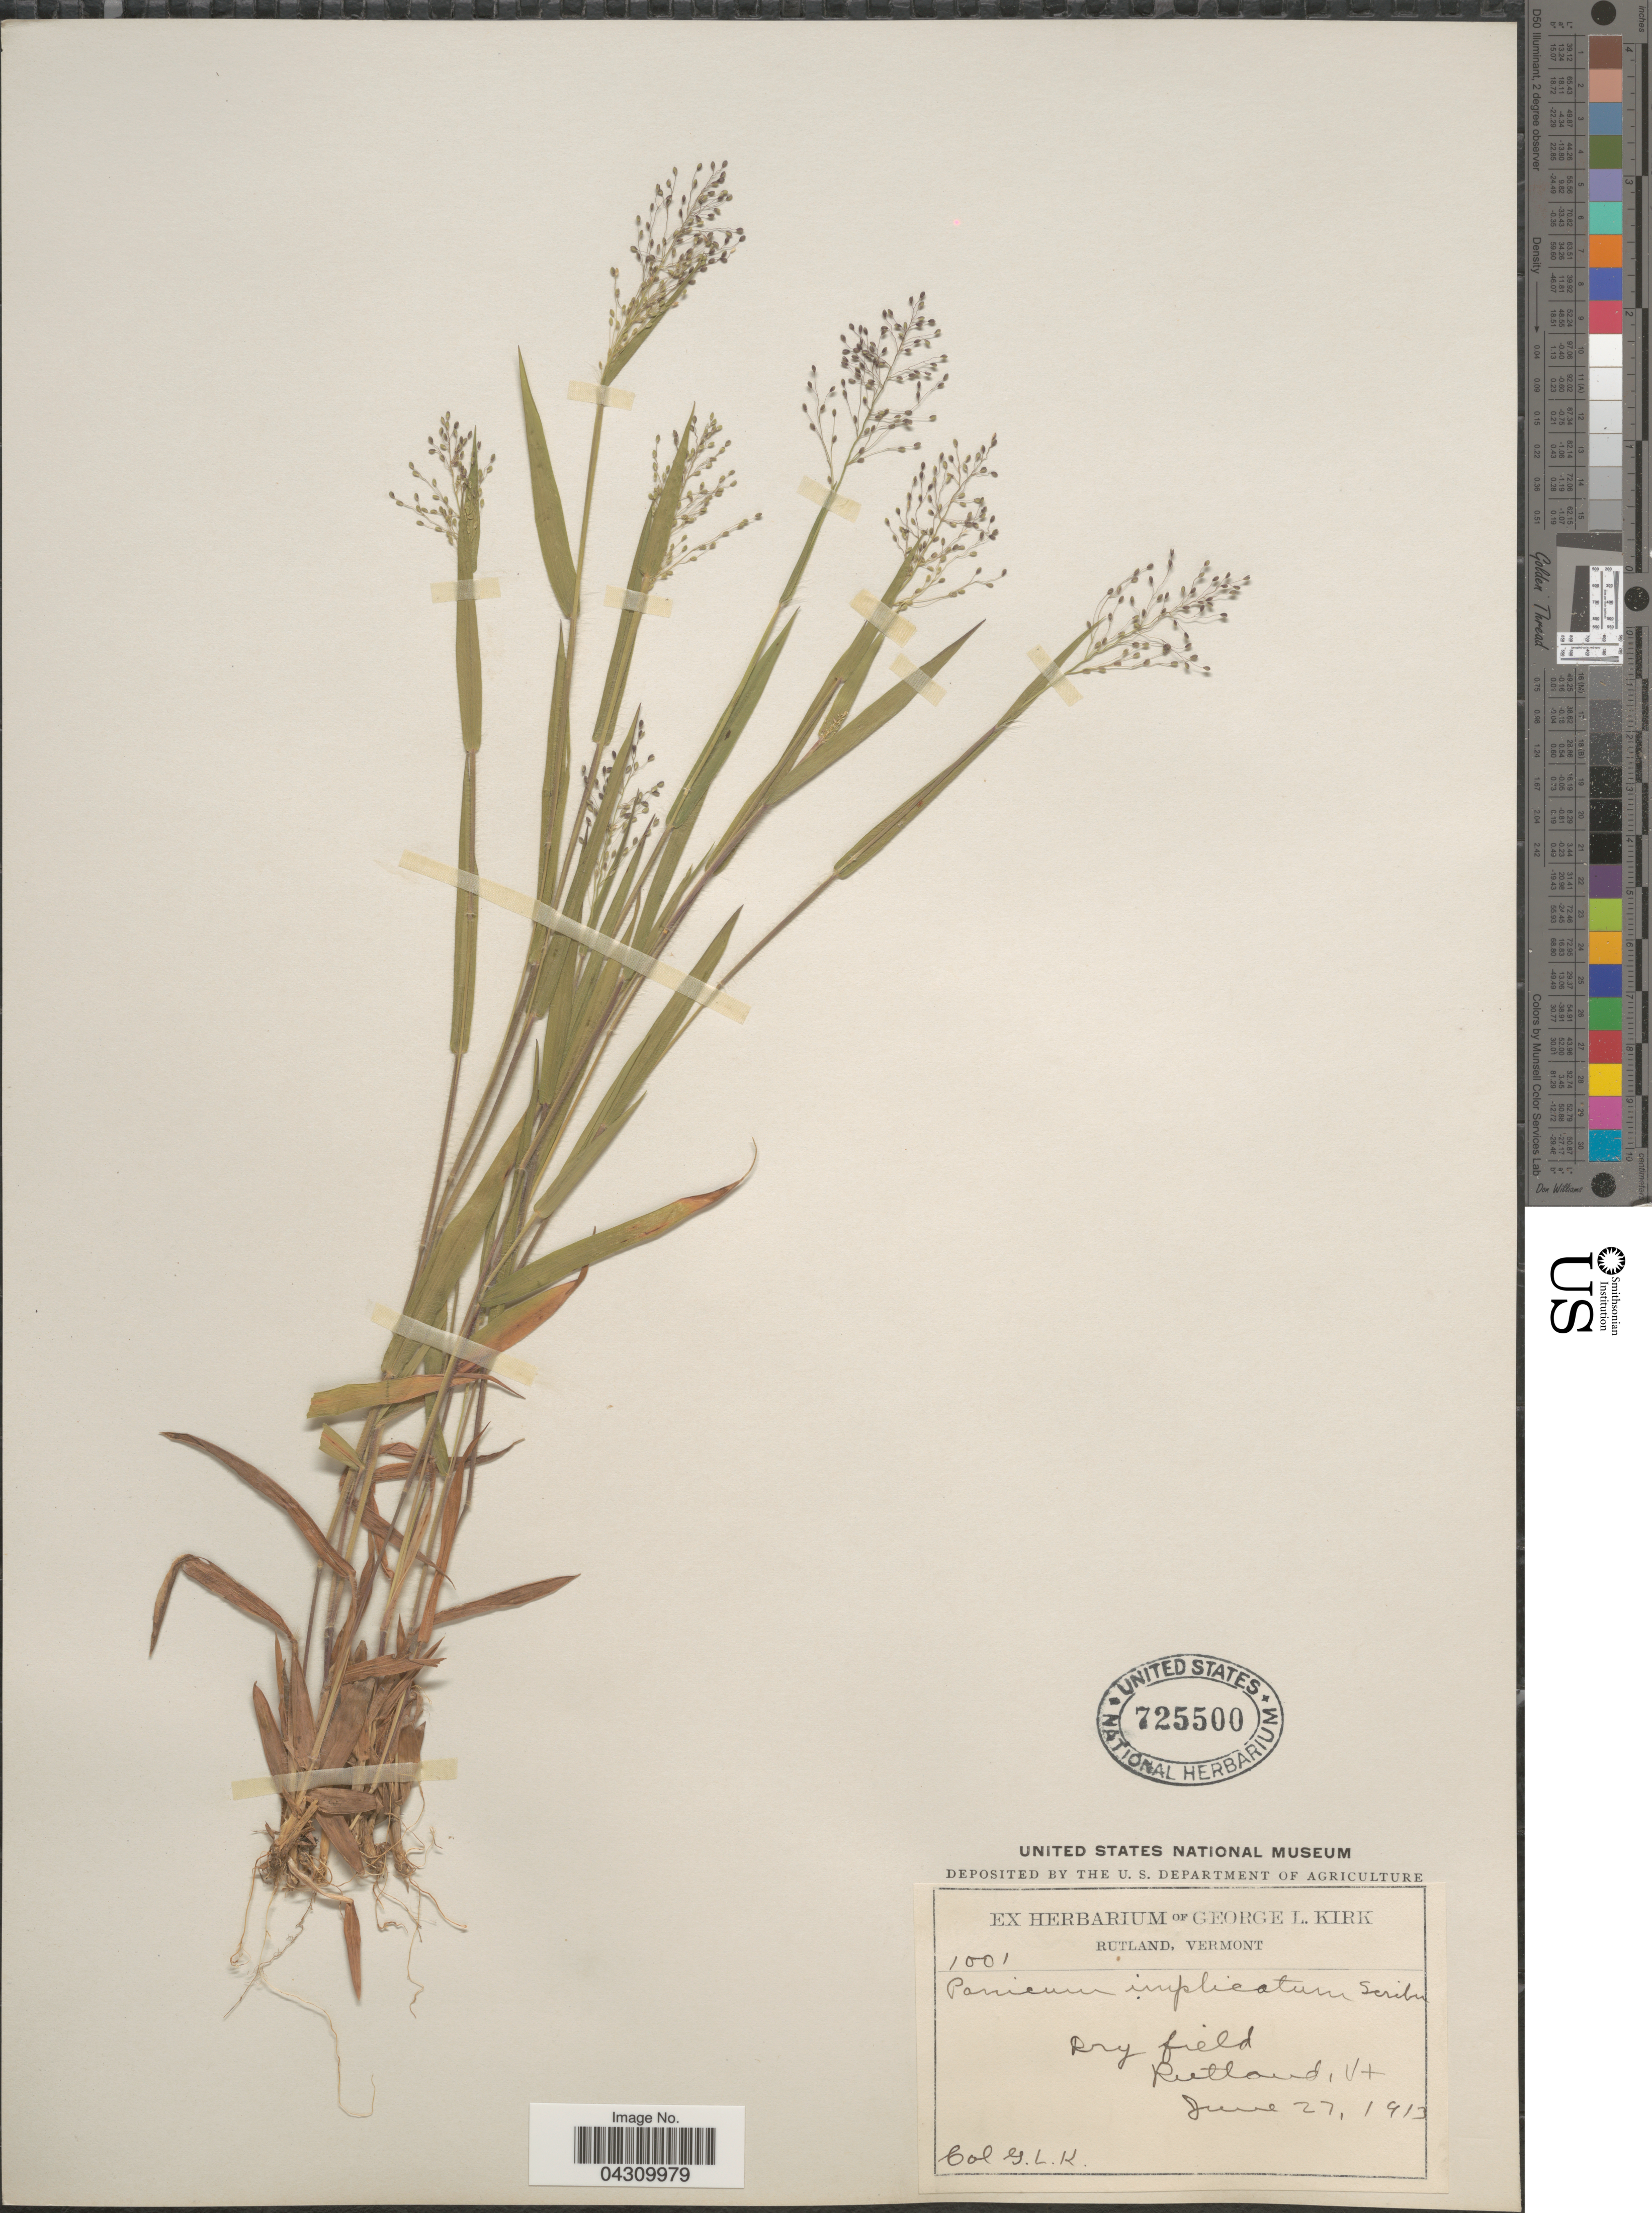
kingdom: Plantae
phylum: Tracheophyta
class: Liliopsida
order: Poales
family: Poaceae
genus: Dichanthelium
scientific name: Dichanthelium acuminatum var. acuminatum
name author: (Sw.) Gould & C.A. Clark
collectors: G. Kirk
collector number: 1001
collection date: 1913-06-27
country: United States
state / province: Vermont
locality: Rutland.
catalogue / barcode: US 725500